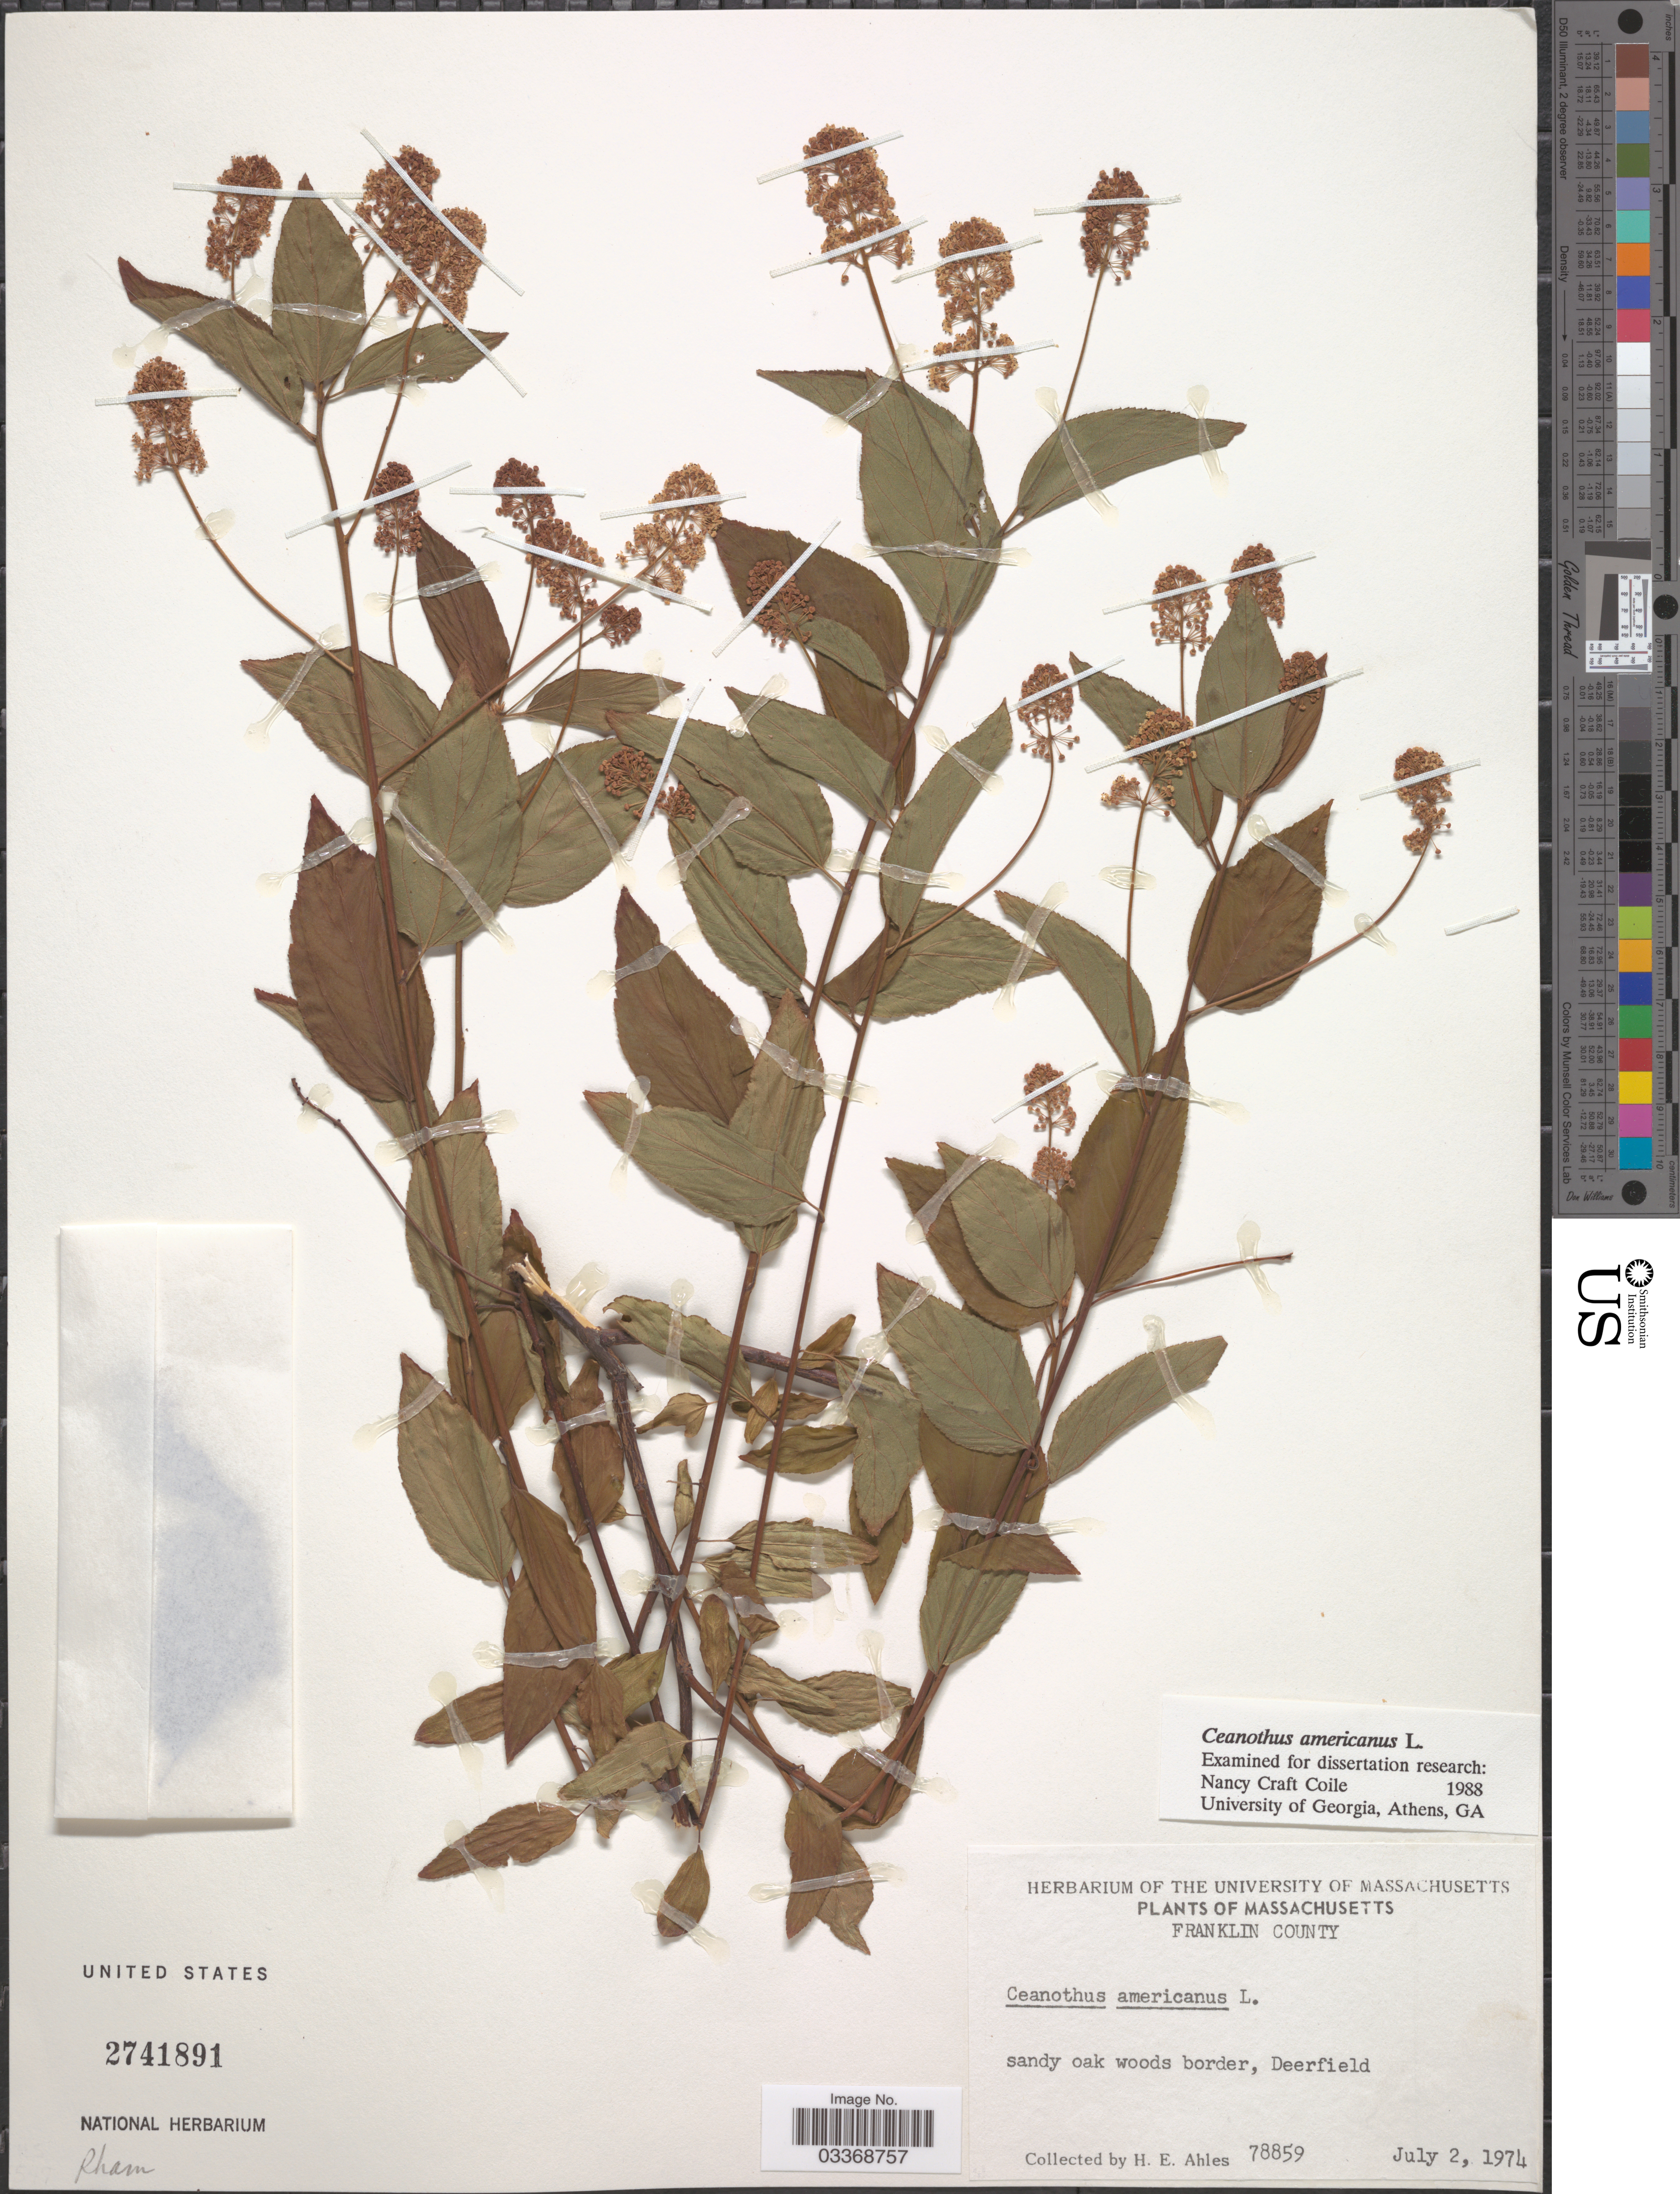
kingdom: Plantae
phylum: Tracheophyta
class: Magnoliopsida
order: Rosales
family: Rhamnaceae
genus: Ceanothus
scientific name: Ceanothus americanus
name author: L.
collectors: H. E. Ahles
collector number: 78859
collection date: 1974-07-02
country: United States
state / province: Massachusetts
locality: Franklin County. Deerfield.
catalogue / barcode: US 2741891